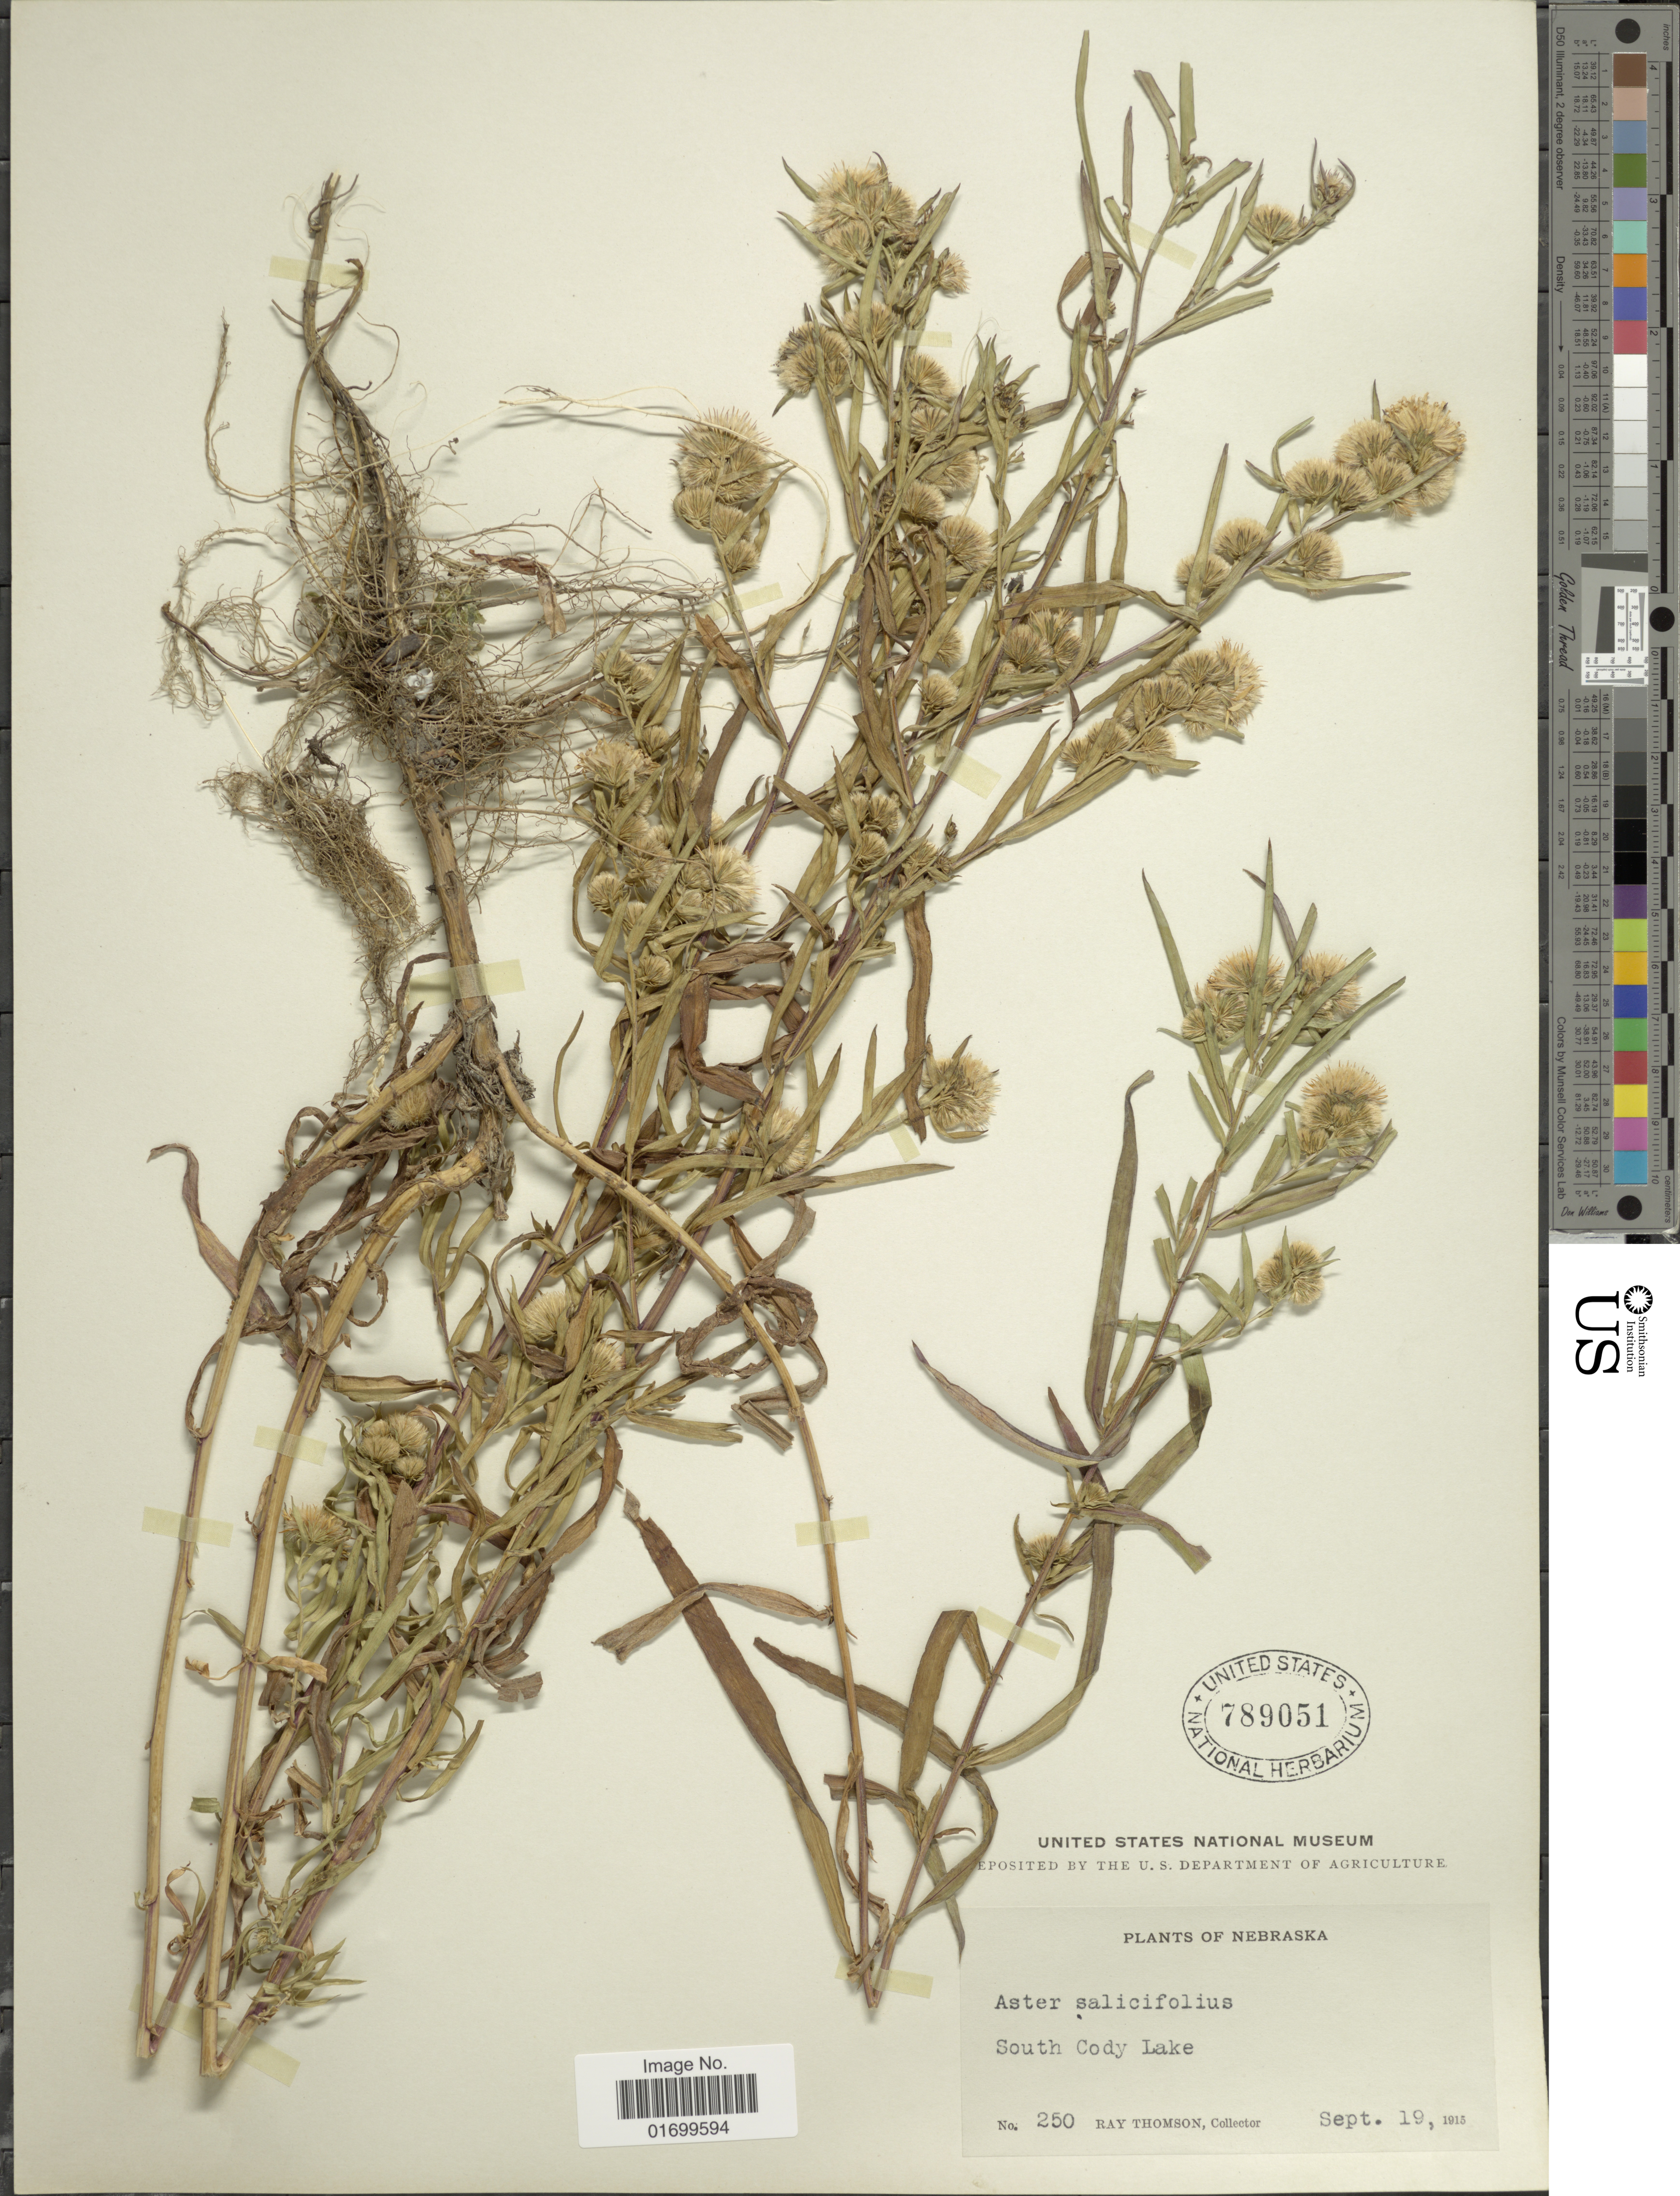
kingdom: Plantae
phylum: Tracheophyta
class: Magnoliopsida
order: Asterales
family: Asteraceae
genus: Symphyotrichum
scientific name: Symphyotrichum hesperium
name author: (A. Gray) Á. Löve & D. Löve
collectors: R. Thomson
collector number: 250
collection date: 1915-09-19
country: United States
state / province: Nebraska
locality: South of Cody Lake.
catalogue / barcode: US 789051